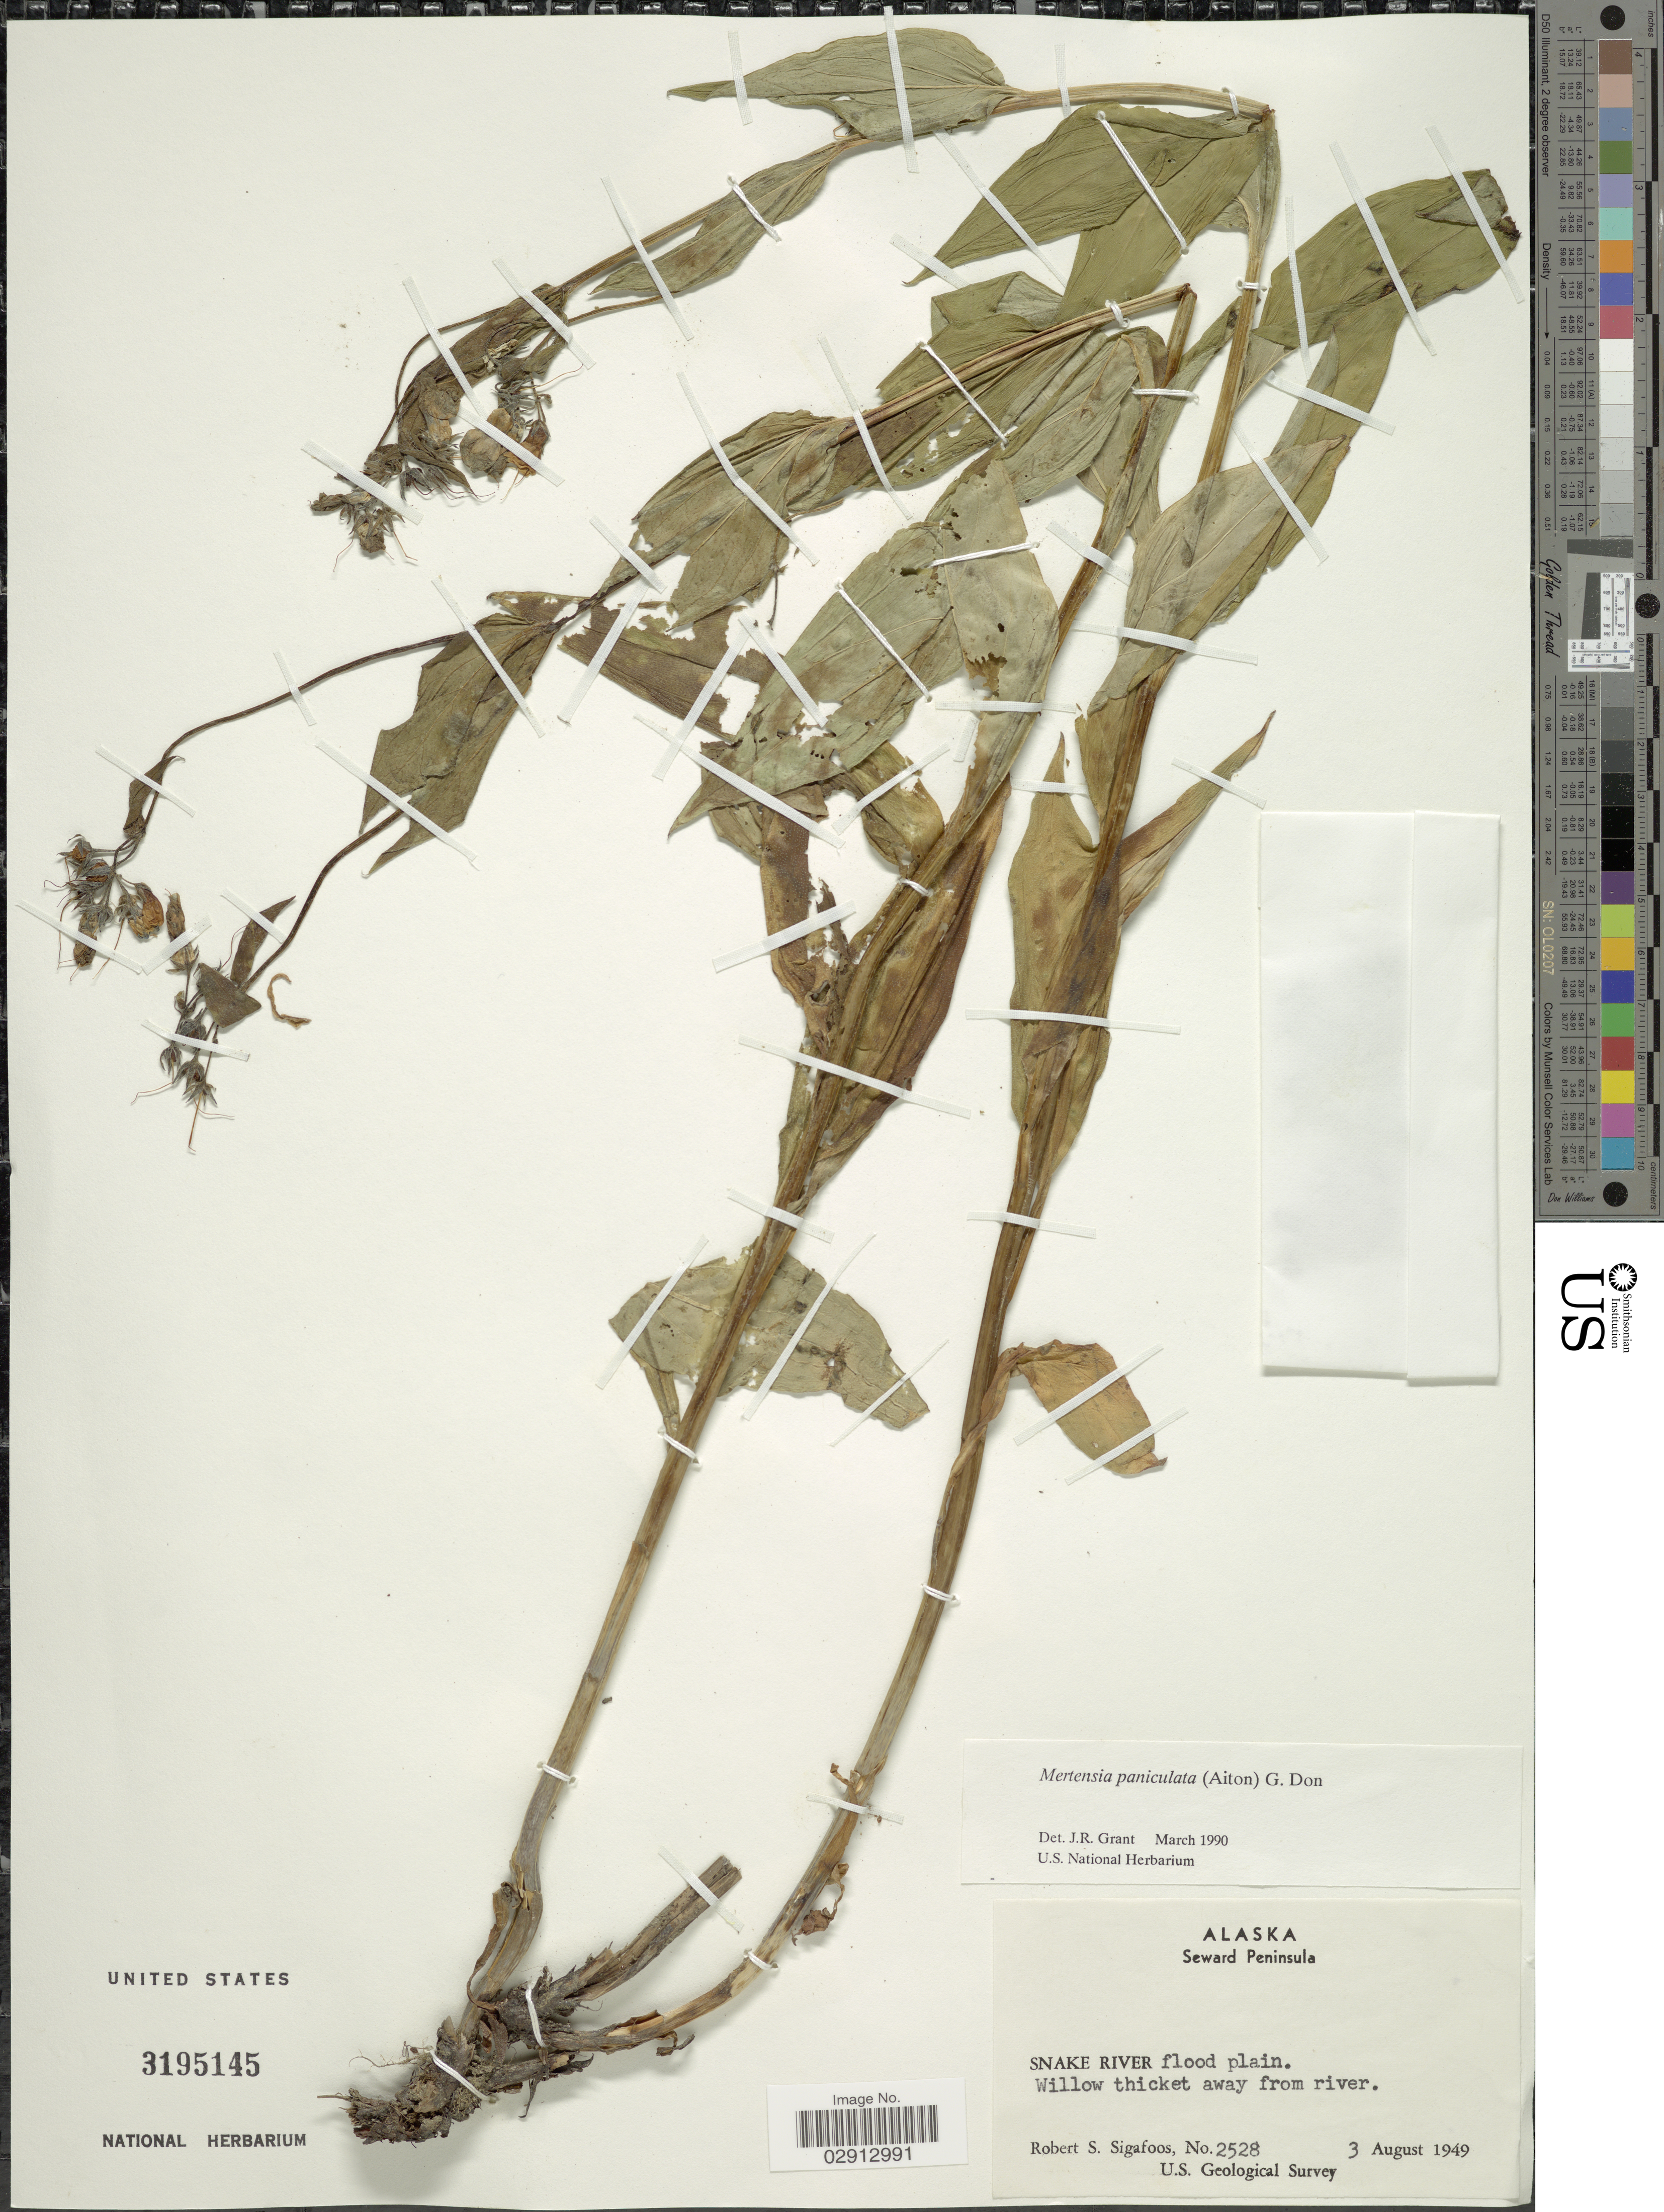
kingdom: Plantae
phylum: Tracheophyta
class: Magnoliopsida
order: Boraginales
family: Boraginaceae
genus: Mertensia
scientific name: Mertensia paniculata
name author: (Aiton) G. Don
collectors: R. Sigafoos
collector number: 2528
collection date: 1949-08-03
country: United States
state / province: Alaska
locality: Seward Peninsula. Snake river flood plain.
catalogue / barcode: US 3195145